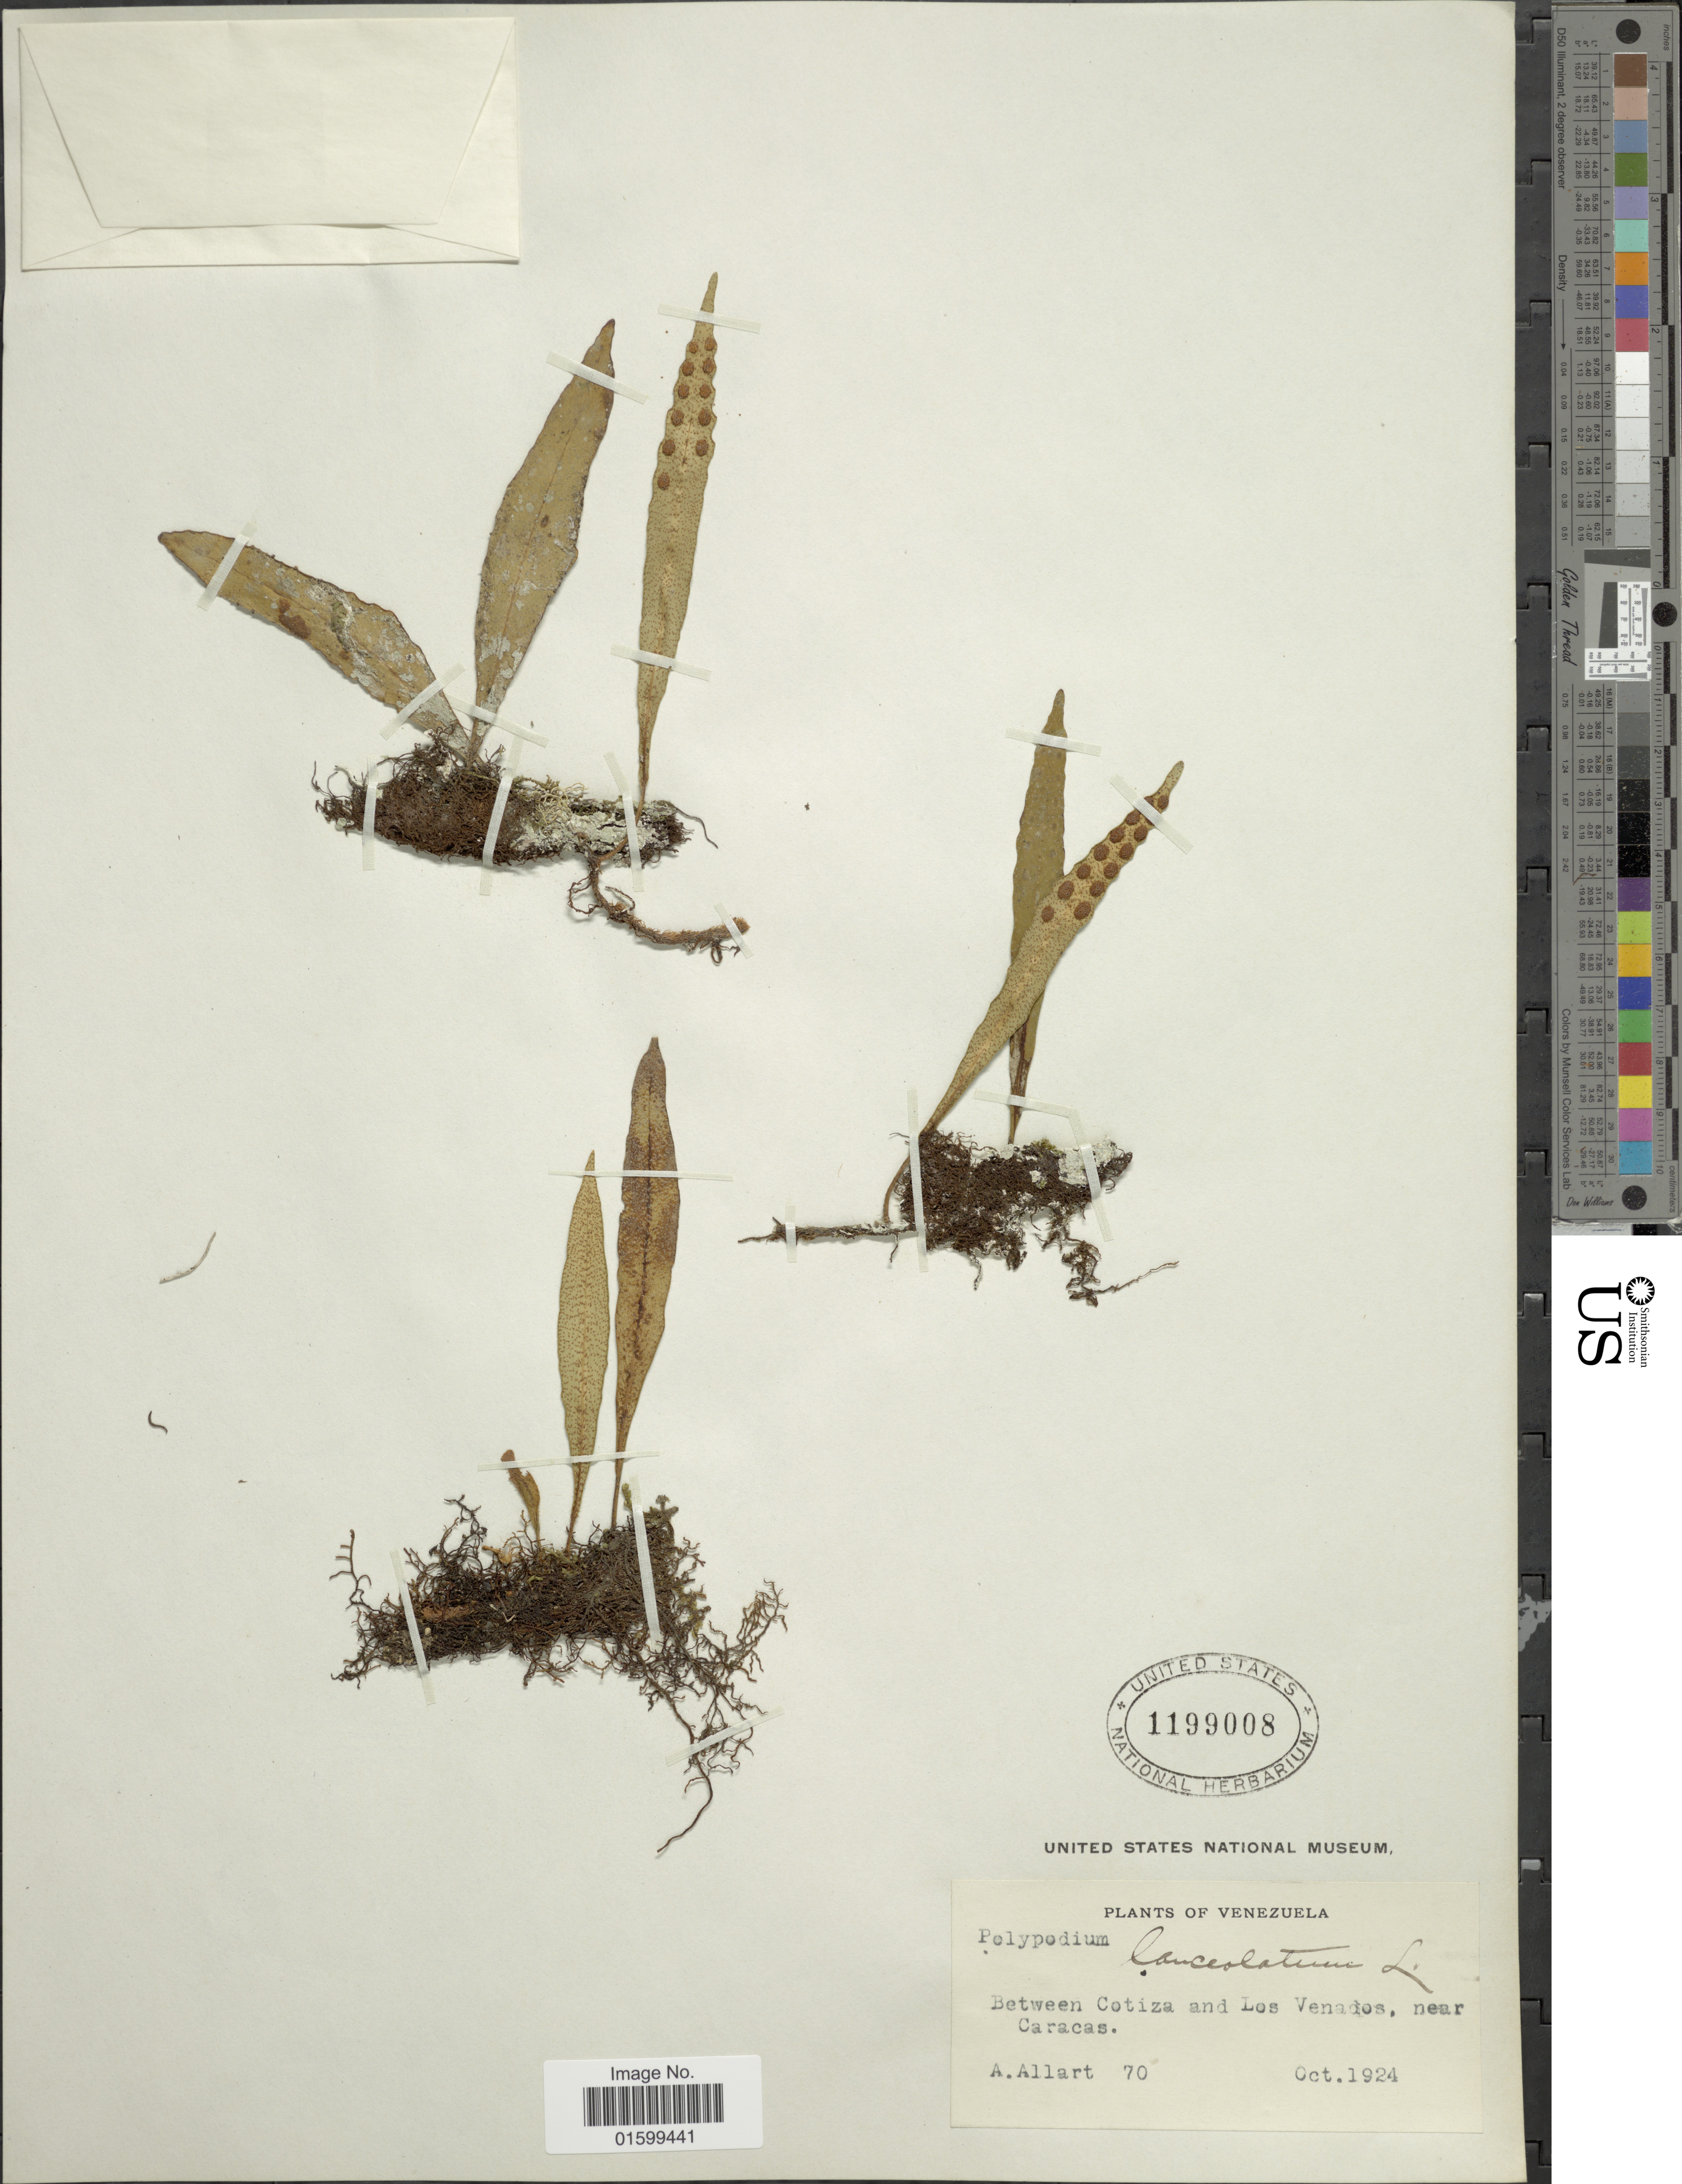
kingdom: Plantae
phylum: Tracheophyta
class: Polypodiopsida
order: Polypodiales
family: Polypodiaceae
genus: Pleopeltis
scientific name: Pleopeltis macrocarpa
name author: (Bory ex Willd.) Kaulf.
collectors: A. Allart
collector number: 70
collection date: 1924-10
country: Venezuela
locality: Between Cotiza and Los Venados, near Caracas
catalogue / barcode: US 1199008